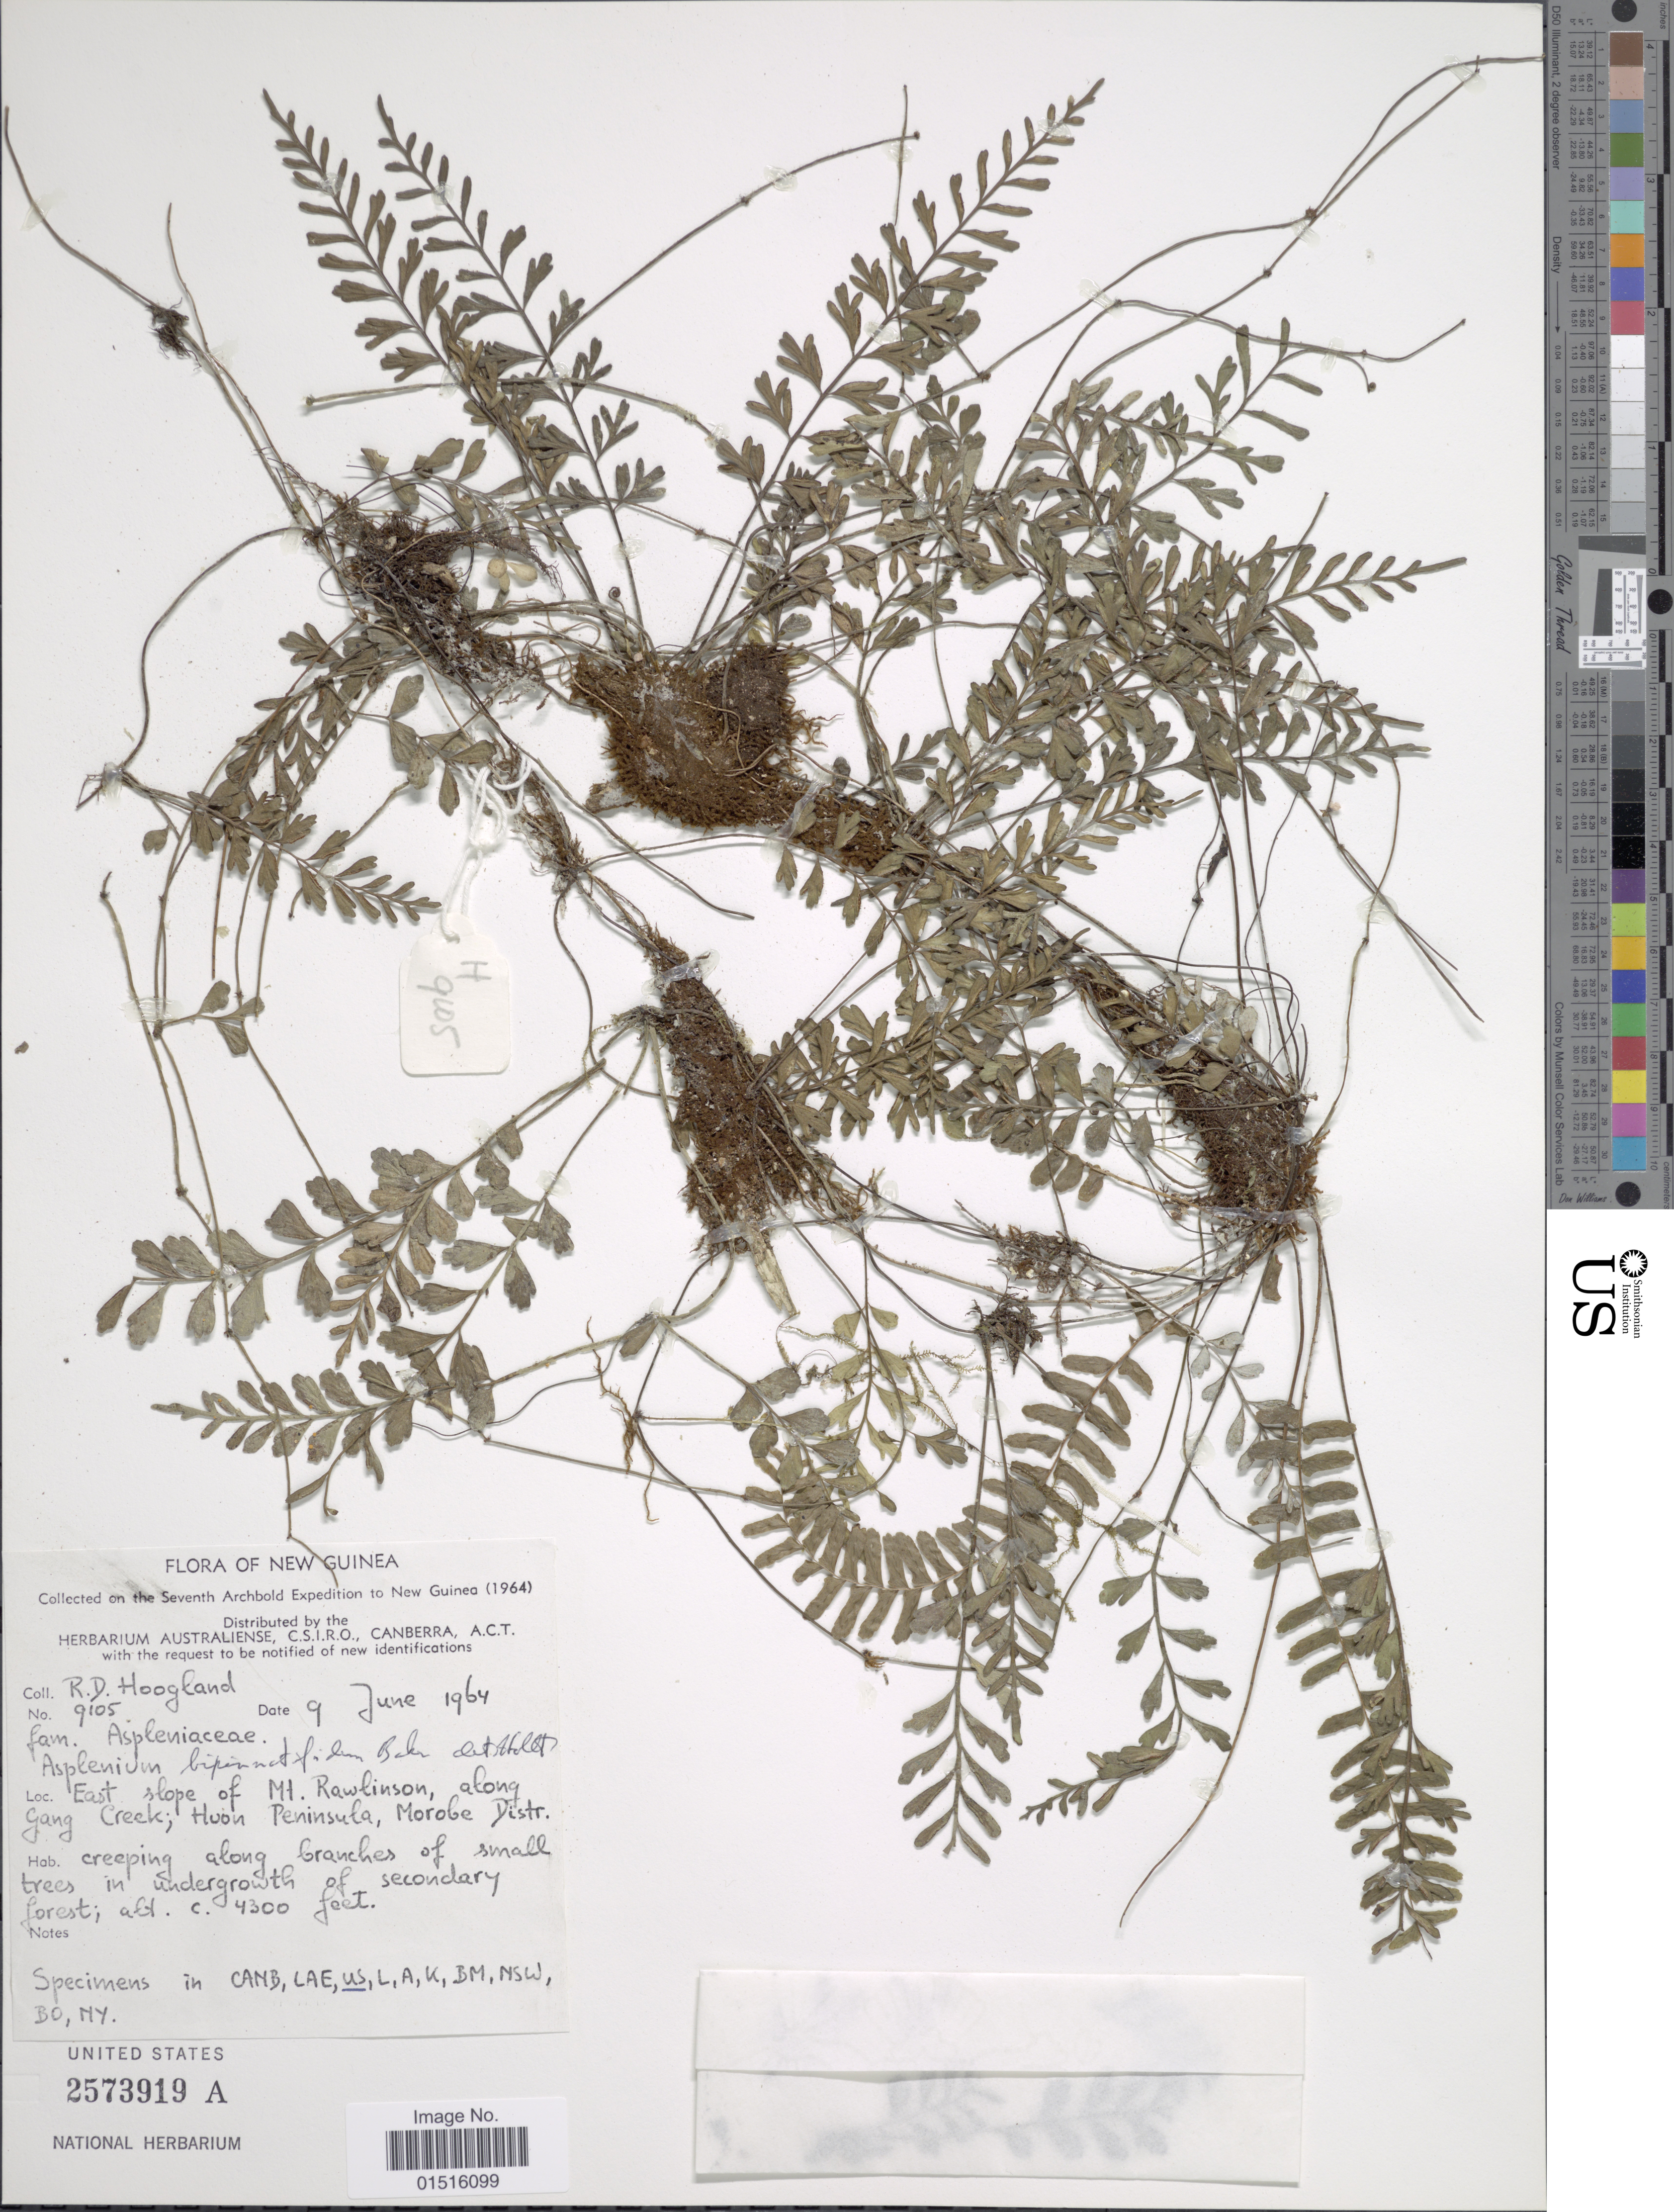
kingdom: Plantae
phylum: Tracheophyta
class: Polypodiopsida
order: Polypodiales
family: Aspleniaceae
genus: Asplenium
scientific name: Asplenium bipinnatifidum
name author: Baker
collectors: R. D. Hoogland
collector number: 9105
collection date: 1964-06-09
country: Papua New Guinea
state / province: Morobe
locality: East slope of Mt. Rawlinson, along Gang Greek; Huon Peninsula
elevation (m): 1311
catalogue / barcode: US 2573919A